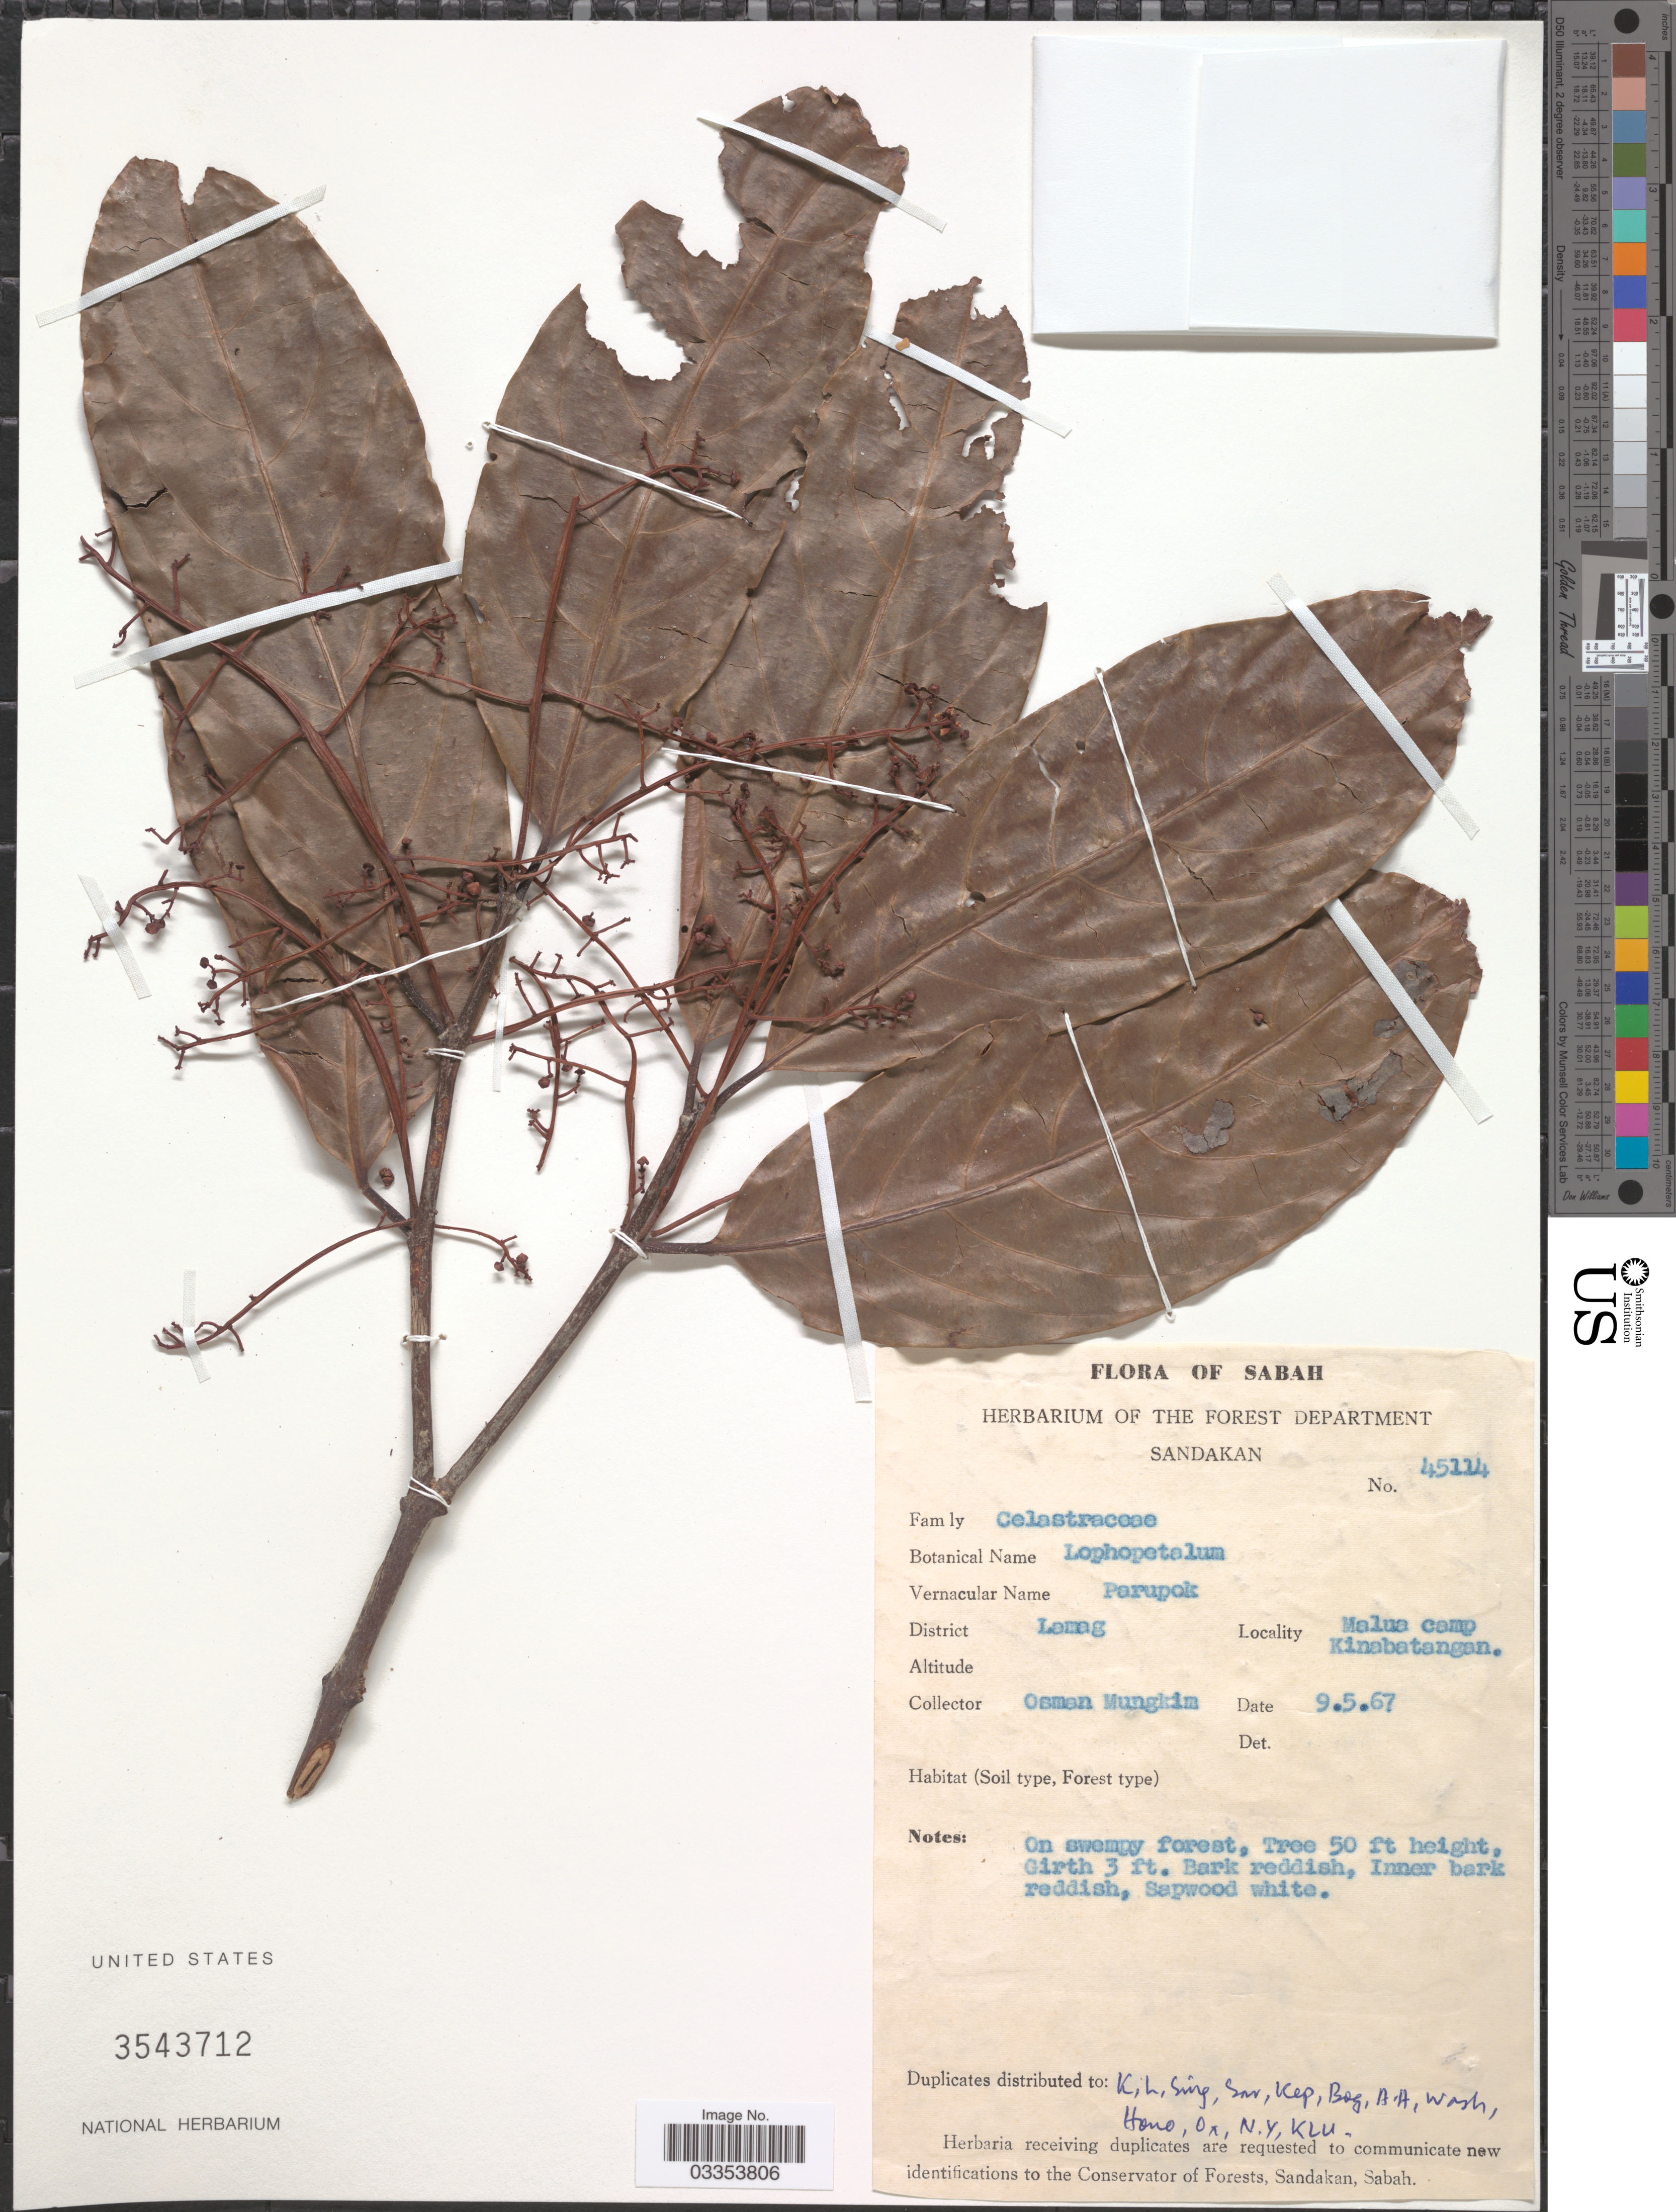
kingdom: Plantae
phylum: Tracheophyta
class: Magnoliopsida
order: Celastrales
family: Celastraceae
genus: Lophopetalum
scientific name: Lophopetalum sp.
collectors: O. Mungkim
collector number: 45114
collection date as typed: Transcribed d/m/y: 9/5/67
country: Malaysia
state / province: Sabah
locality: District Lamag. Malua camp Kinabatangan.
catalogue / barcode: US 3543712